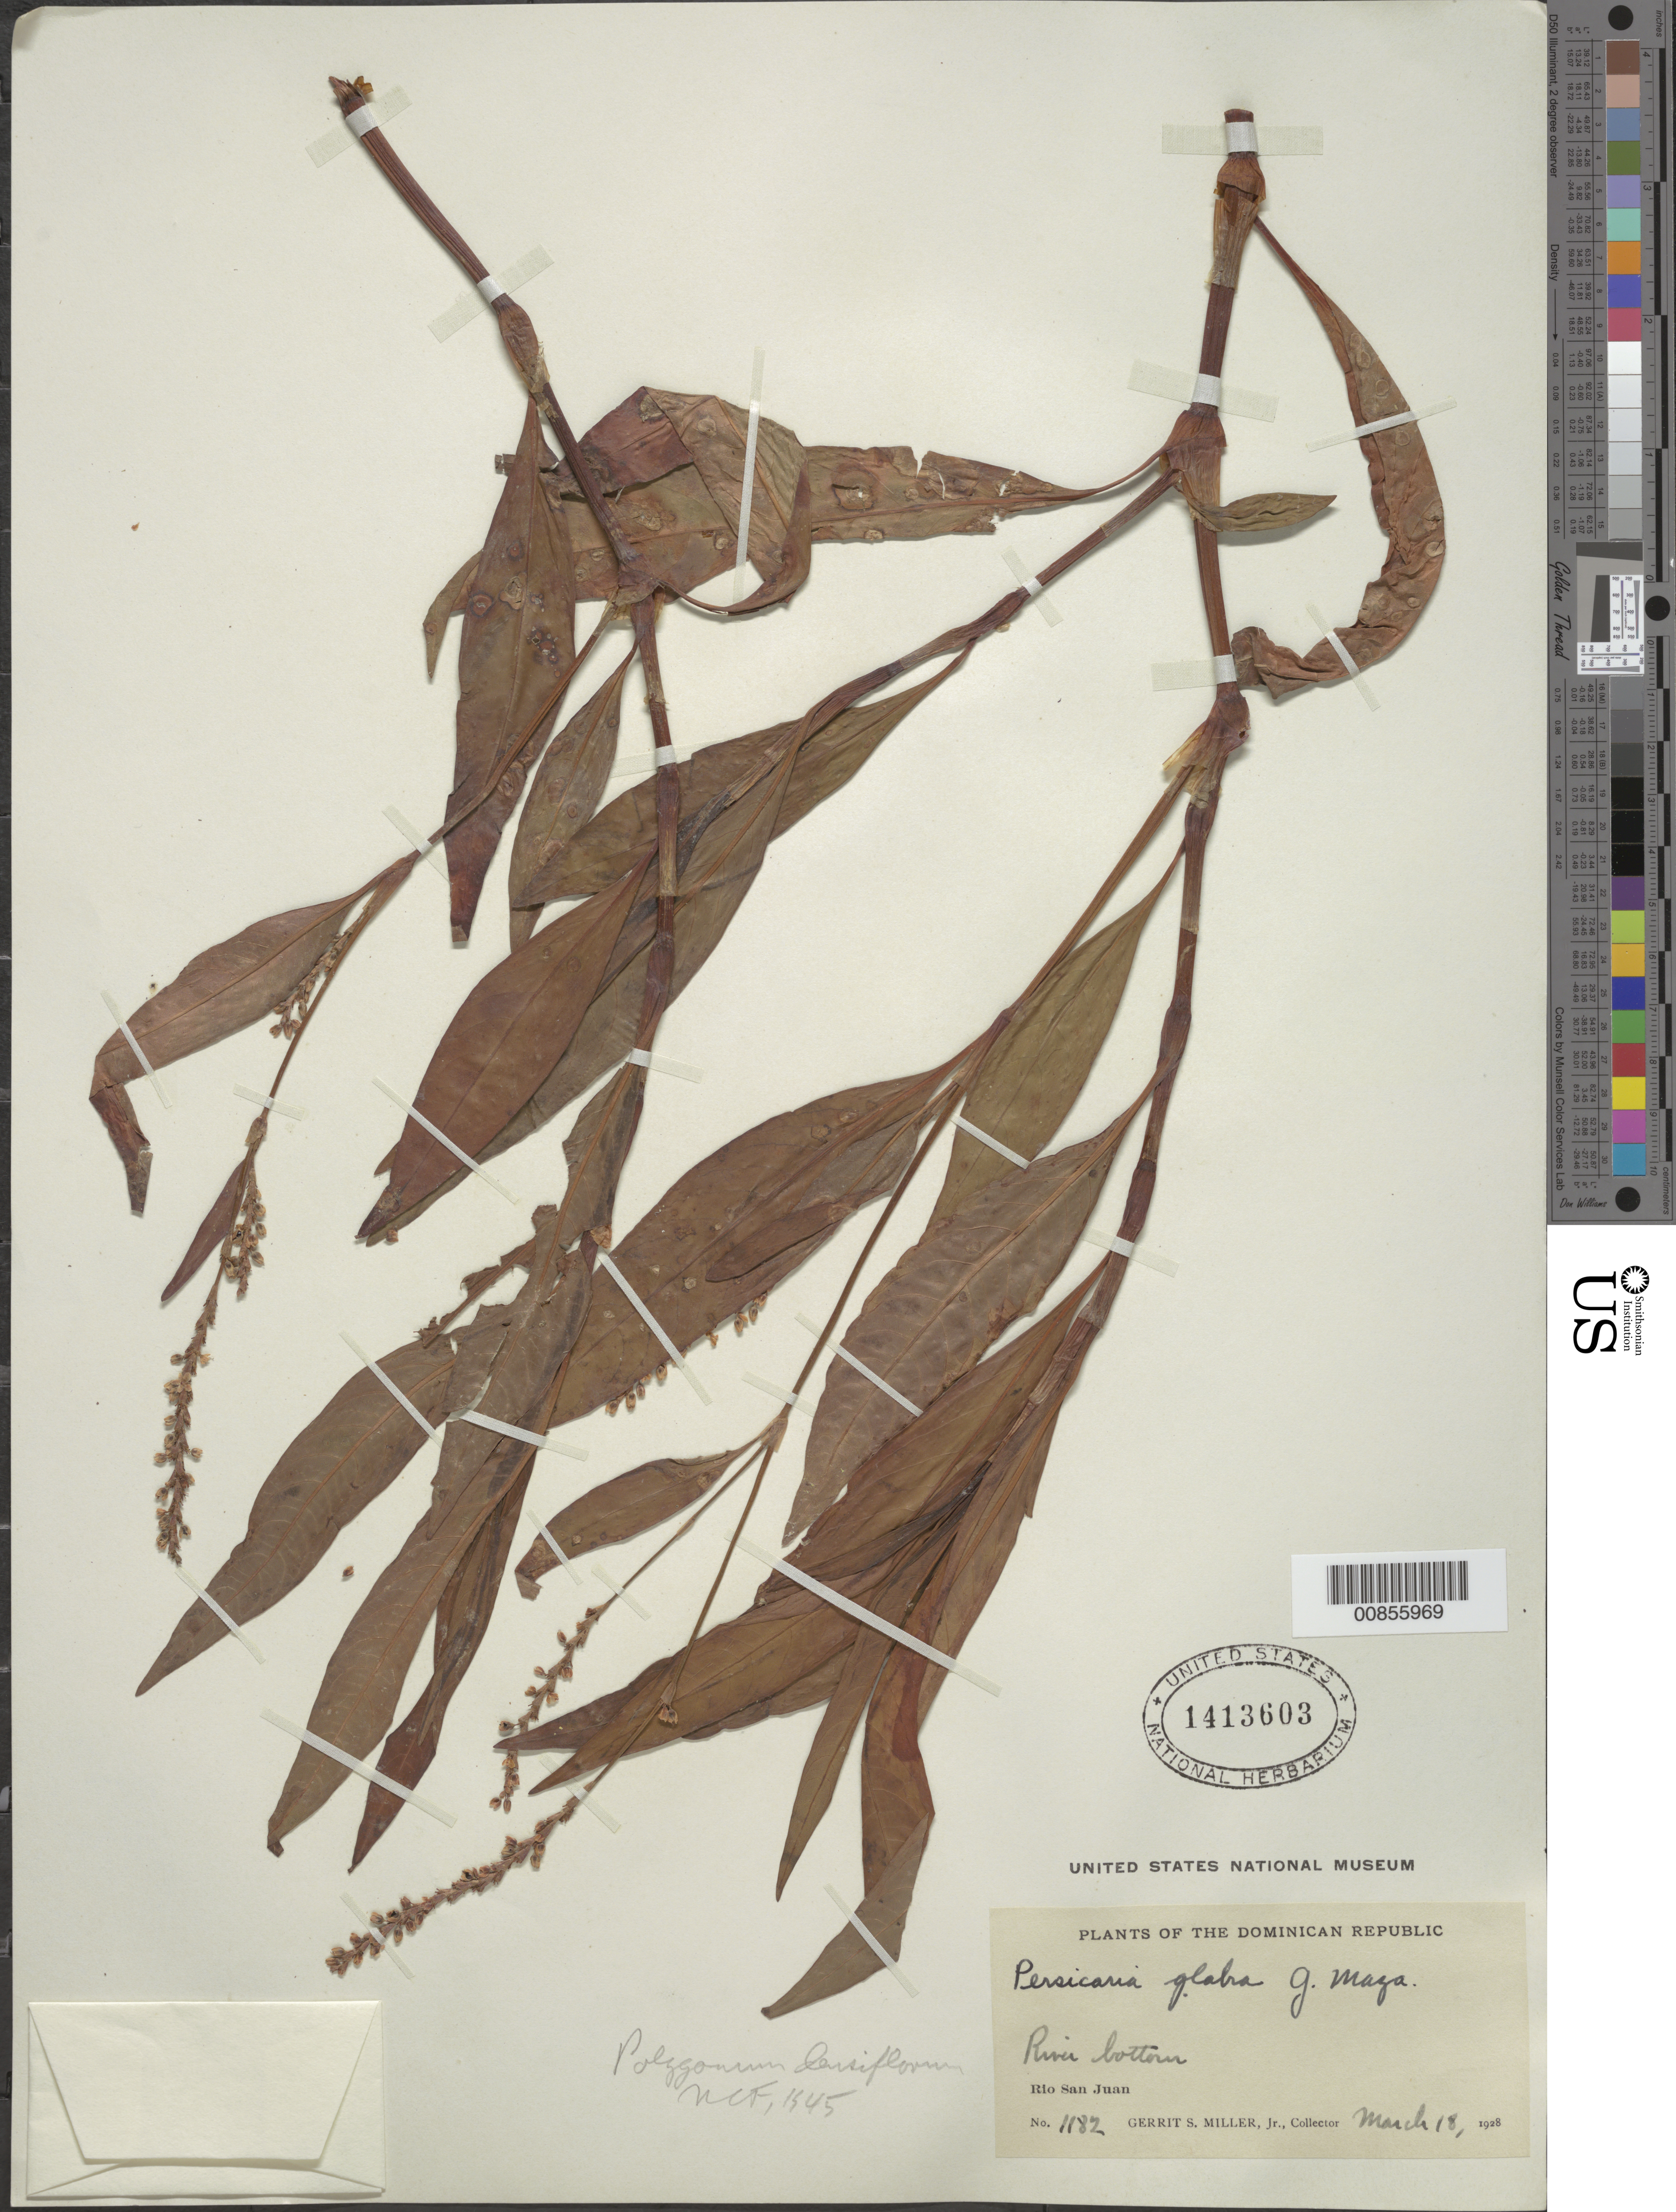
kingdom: Plantae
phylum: Tracheophyta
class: Magnoliopsida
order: Caryophyllales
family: Polygonaceae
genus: Polygonum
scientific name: Polygonum sp.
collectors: G. S. Miller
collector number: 1182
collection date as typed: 18 Mar 1928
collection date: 1928-03-18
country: Dominican Republic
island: Hispaniola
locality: Río San Juan. River Bottom.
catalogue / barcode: US 1413603